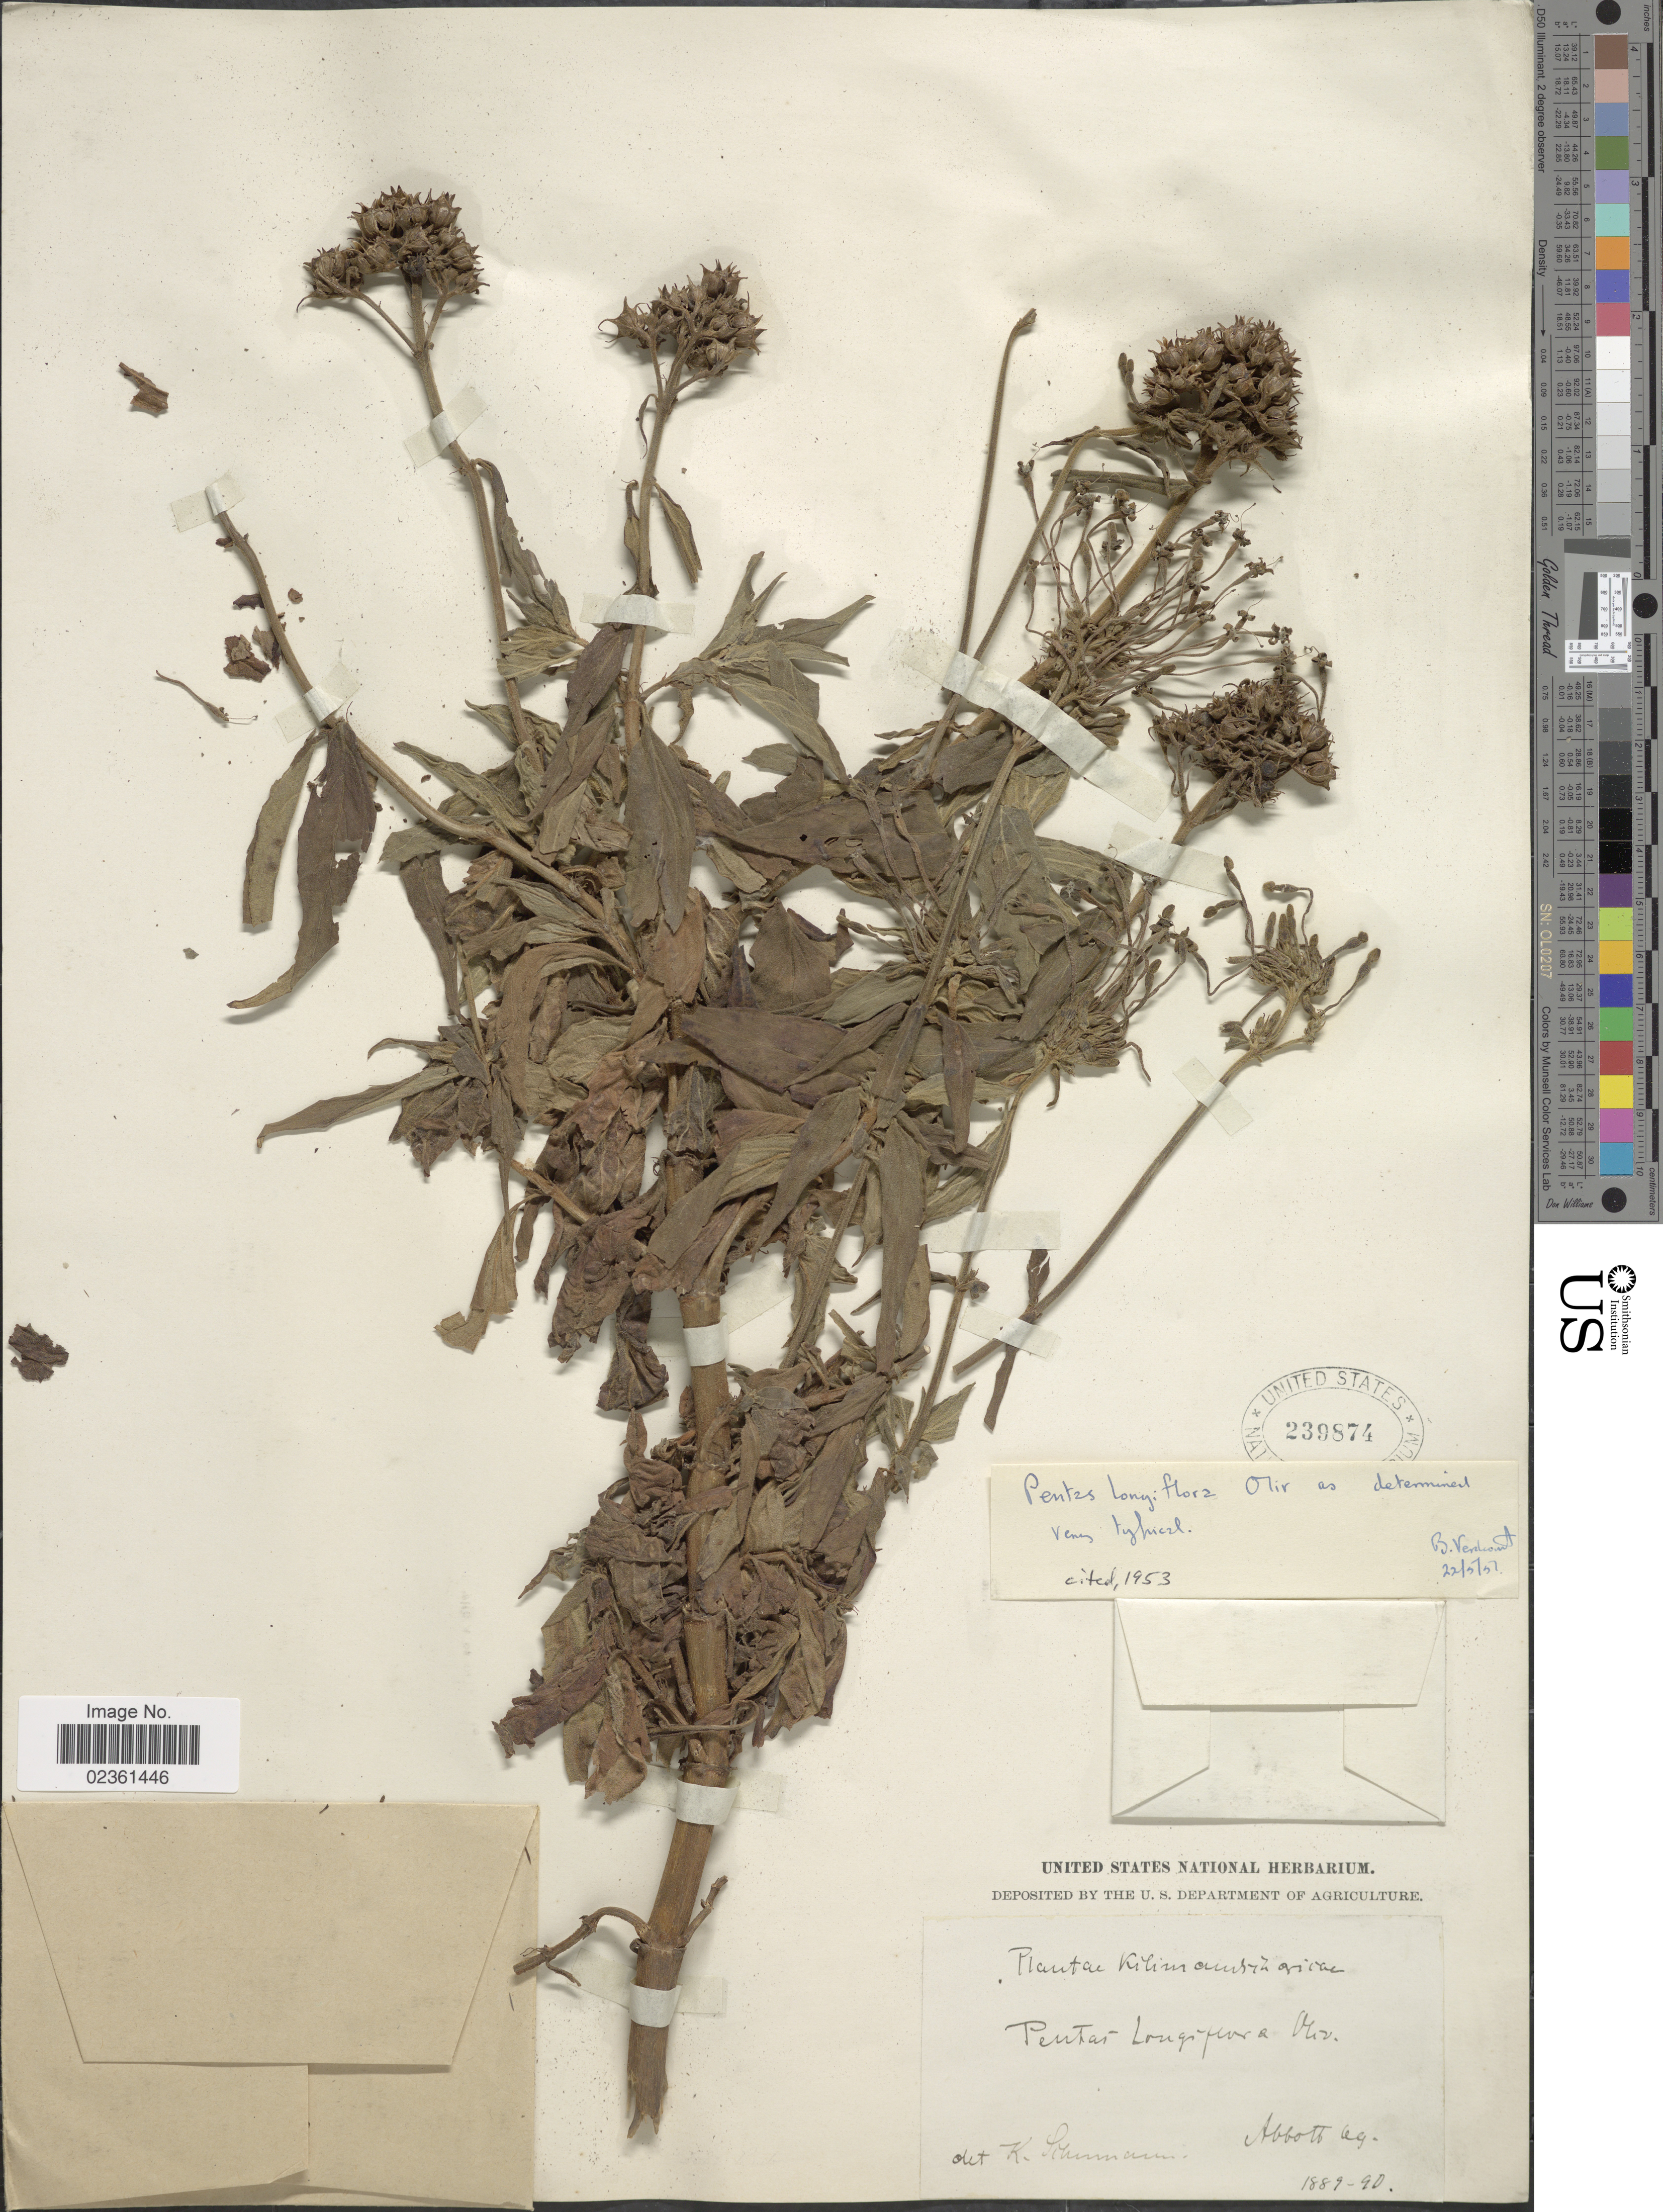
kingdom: Plantae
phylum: Tracheophyta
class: Magnoliopsida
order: Gentianales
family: Rubiaceae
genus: Pentas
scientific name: Pentas longiflora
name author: Oliv.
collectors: -- Abbott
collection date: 1889/1890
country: South Africa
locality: Kilim austria africae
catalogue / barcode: US 239874